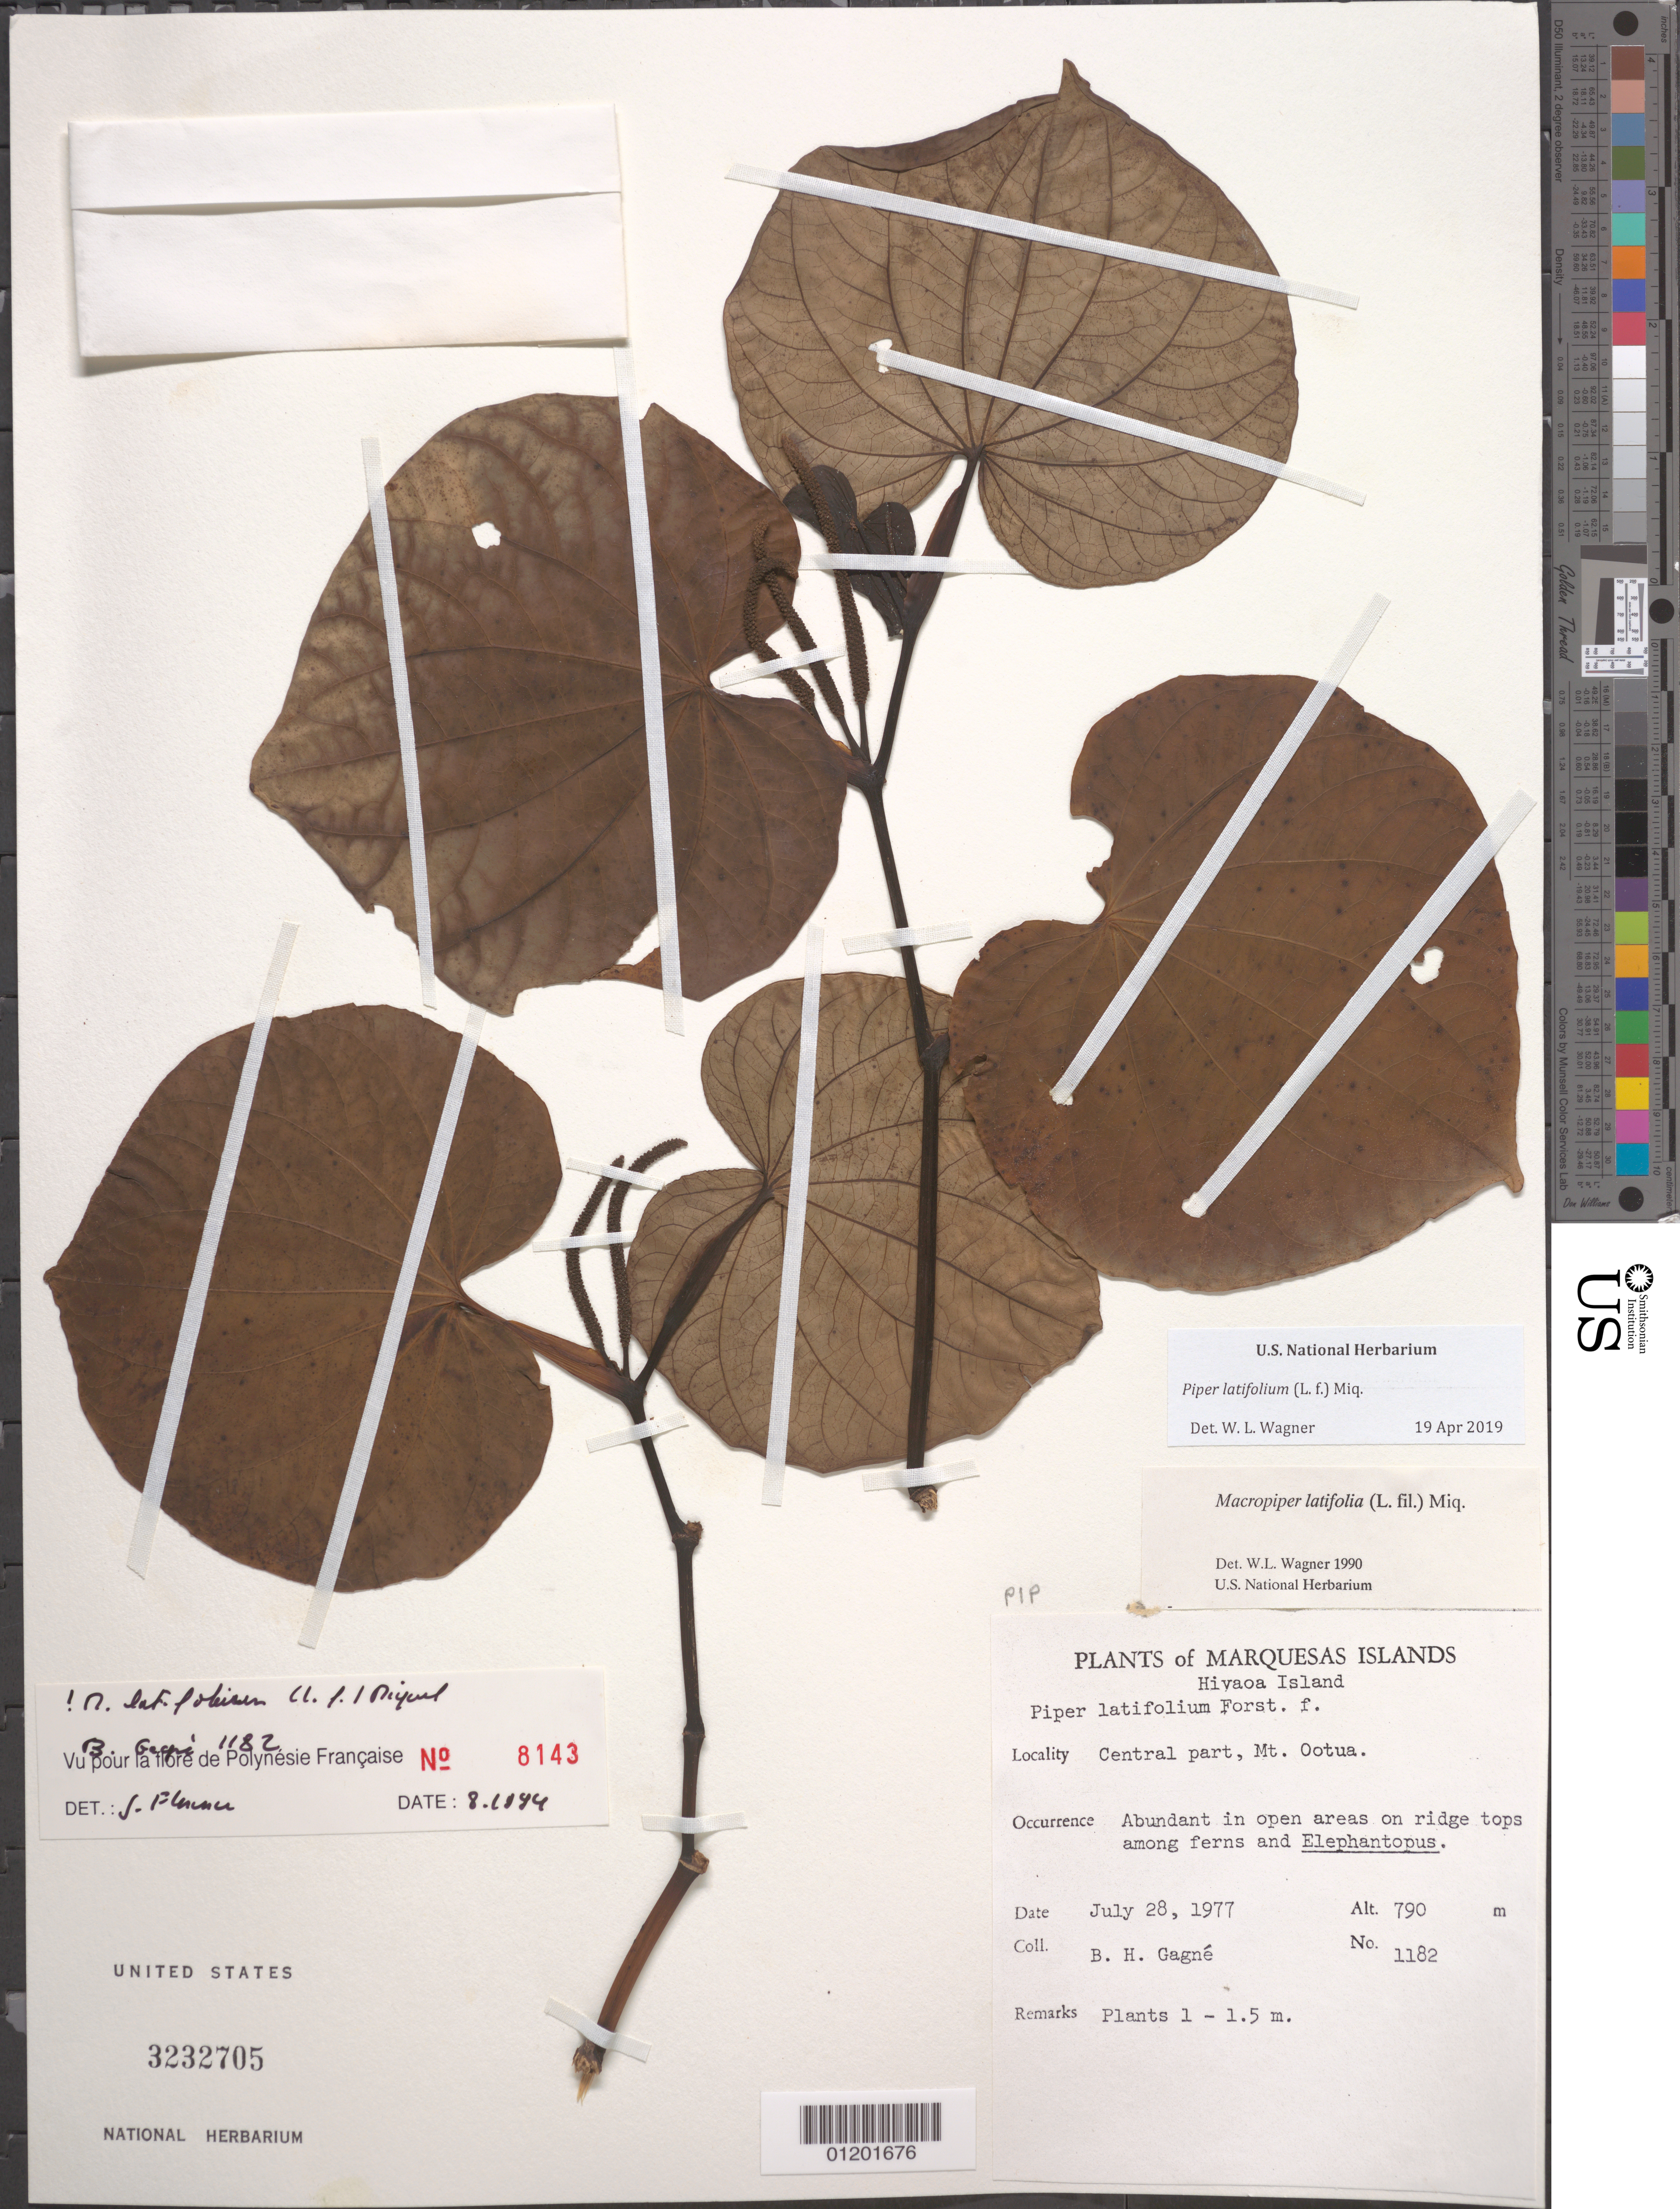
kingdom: Plantae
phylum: Tracheophyta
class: Magnoliopsida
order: Piperales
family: Piperaceae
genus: Piper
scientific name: Piper latifolium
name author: L. f.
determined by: Wagner, W. L., (BOT), Smithsonian Institution - National Museum of Natural History (UNITED STATES)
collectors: B. H. Gagné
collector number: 1182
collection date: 1977-07-28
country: French Polynesia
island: Hiva Oa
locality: Mt. Ootua, central part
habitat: Abundant in open areas on ridge tops among ferns and Elephantopus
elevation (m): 790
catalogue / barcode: US 3232705